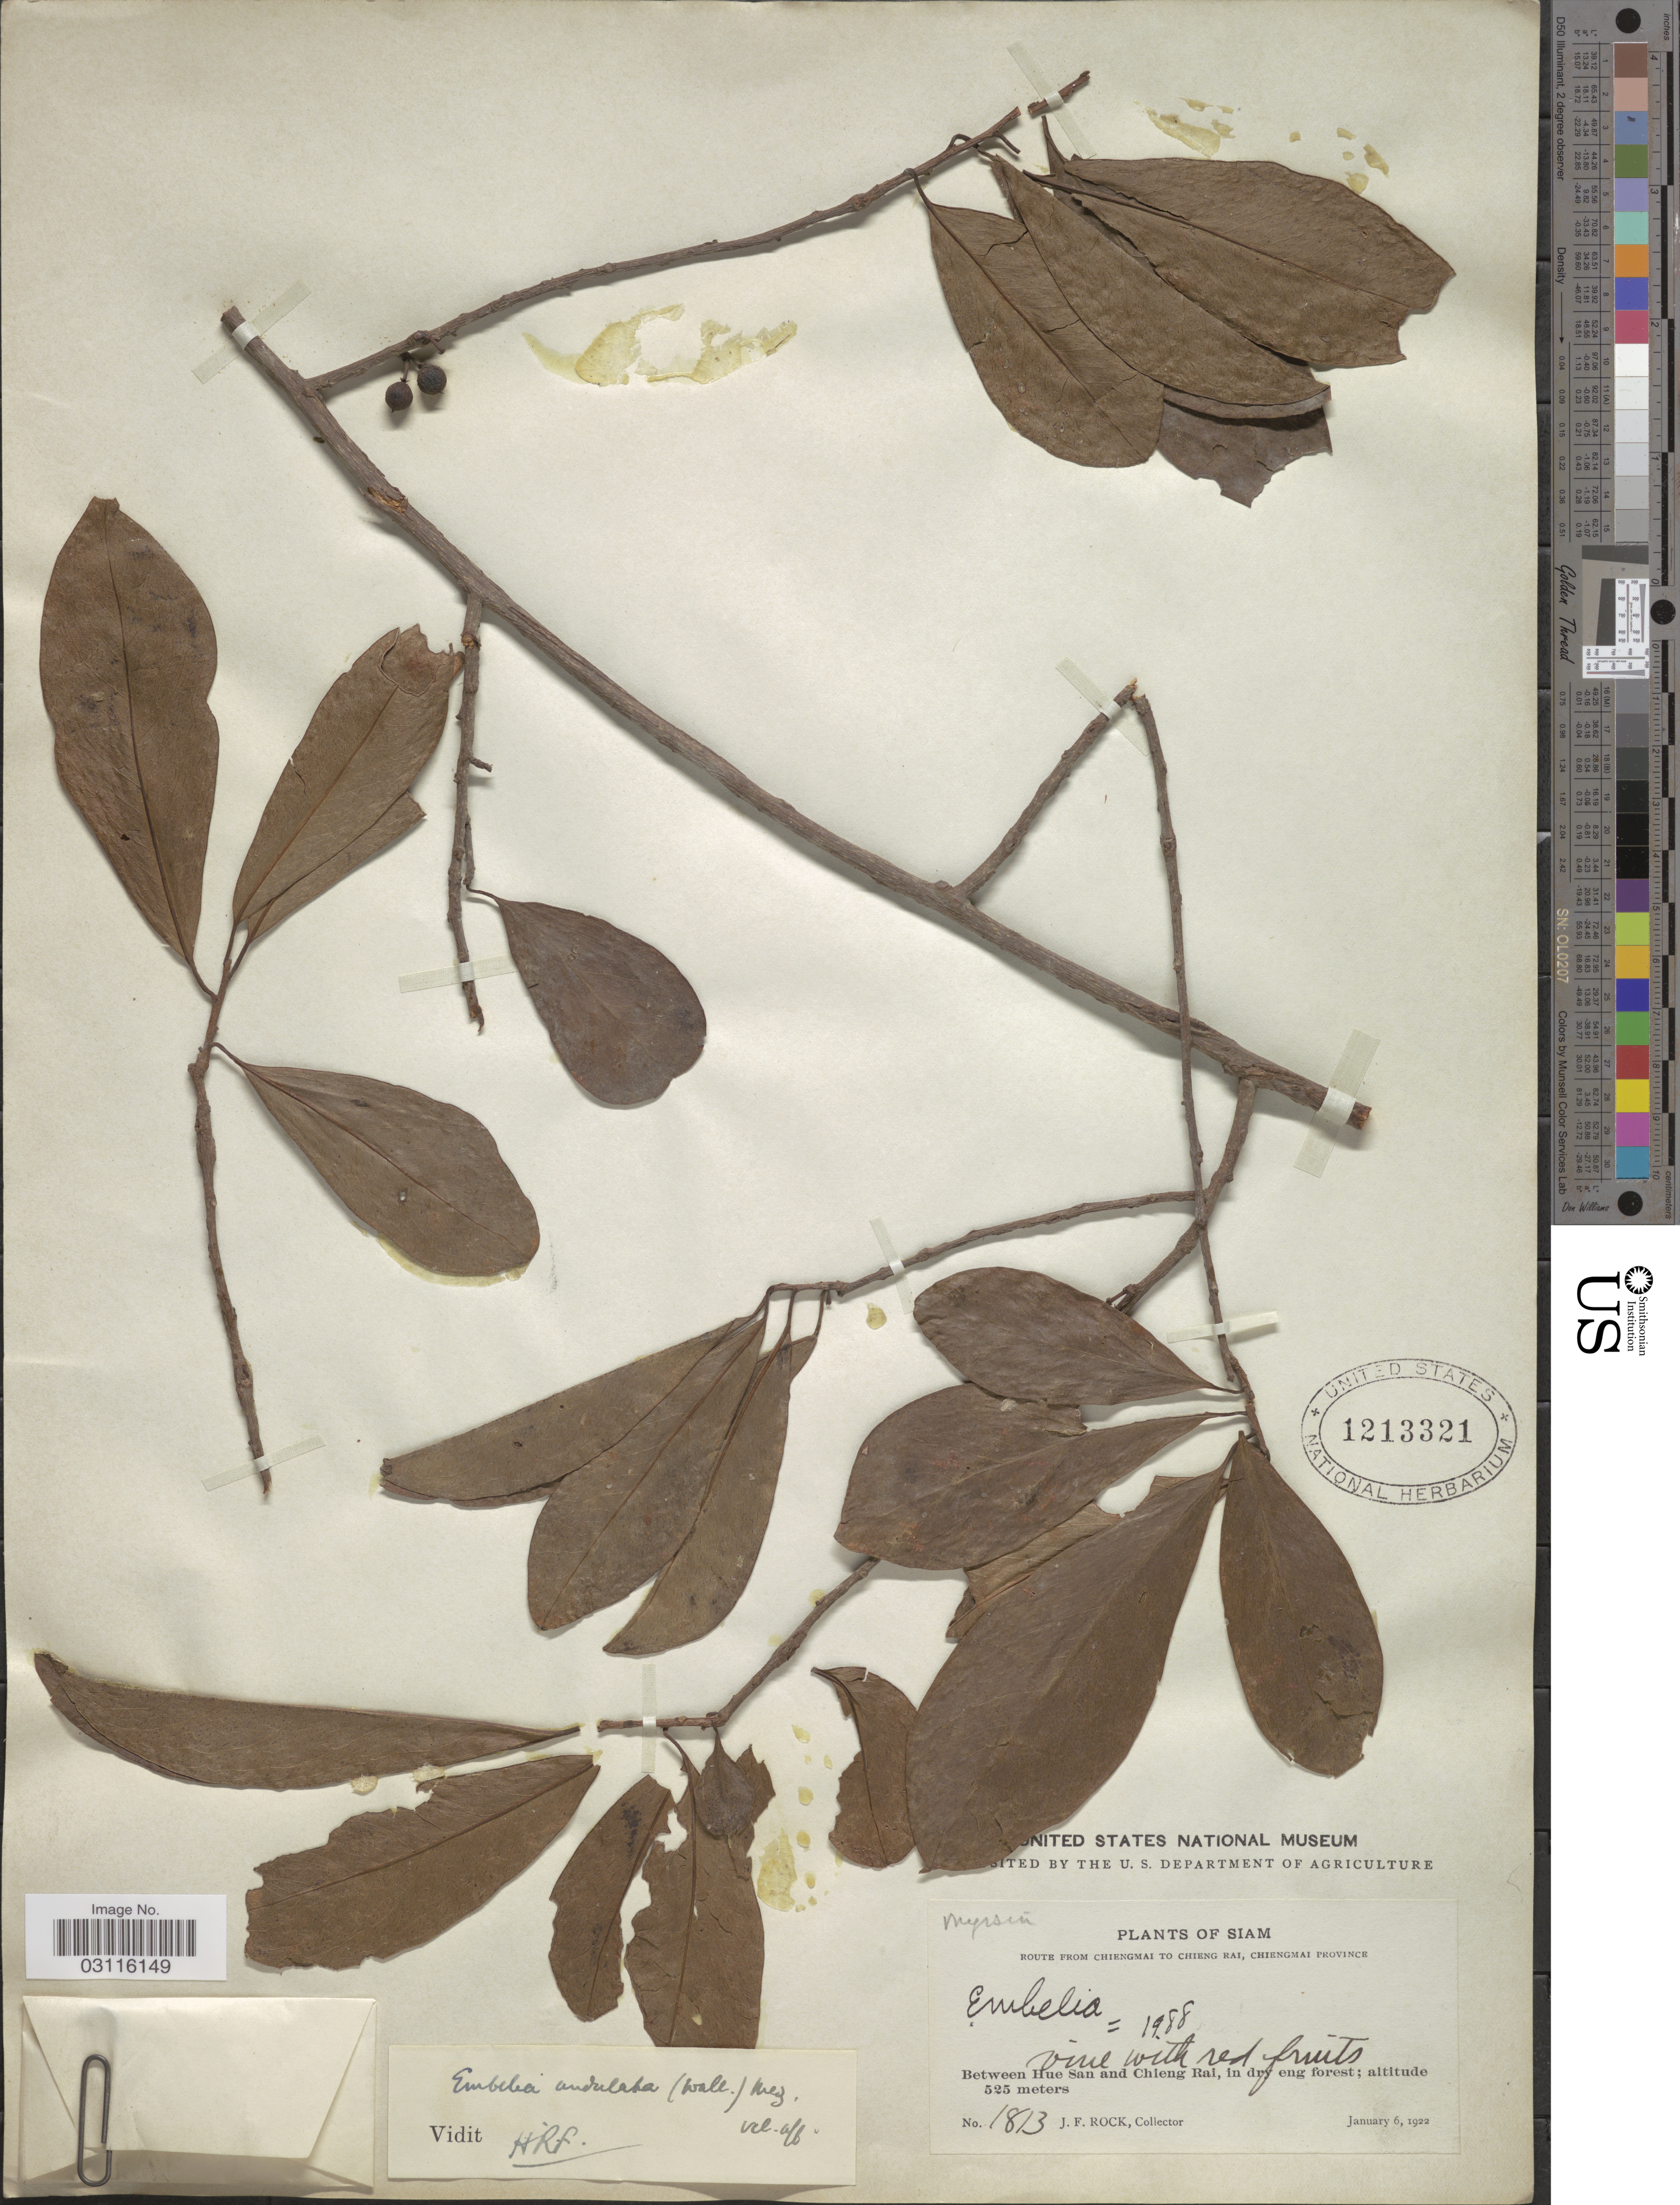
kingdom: Plantae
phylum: Tracheophyta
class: Magnoliopsida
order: Ericales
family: Primulaceae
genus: Embelia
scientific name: Embelia undulata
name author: (Wall.) Mez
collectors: J. Rock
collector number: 1813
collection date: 1922-01-06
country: Thailand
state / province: Chiang Mai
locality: Siam. Route from Chiengmai to Chieng Rai, Chiengmai Province. Between Hue San and Chieng Rai.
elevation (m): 525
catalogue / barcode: US 1213321